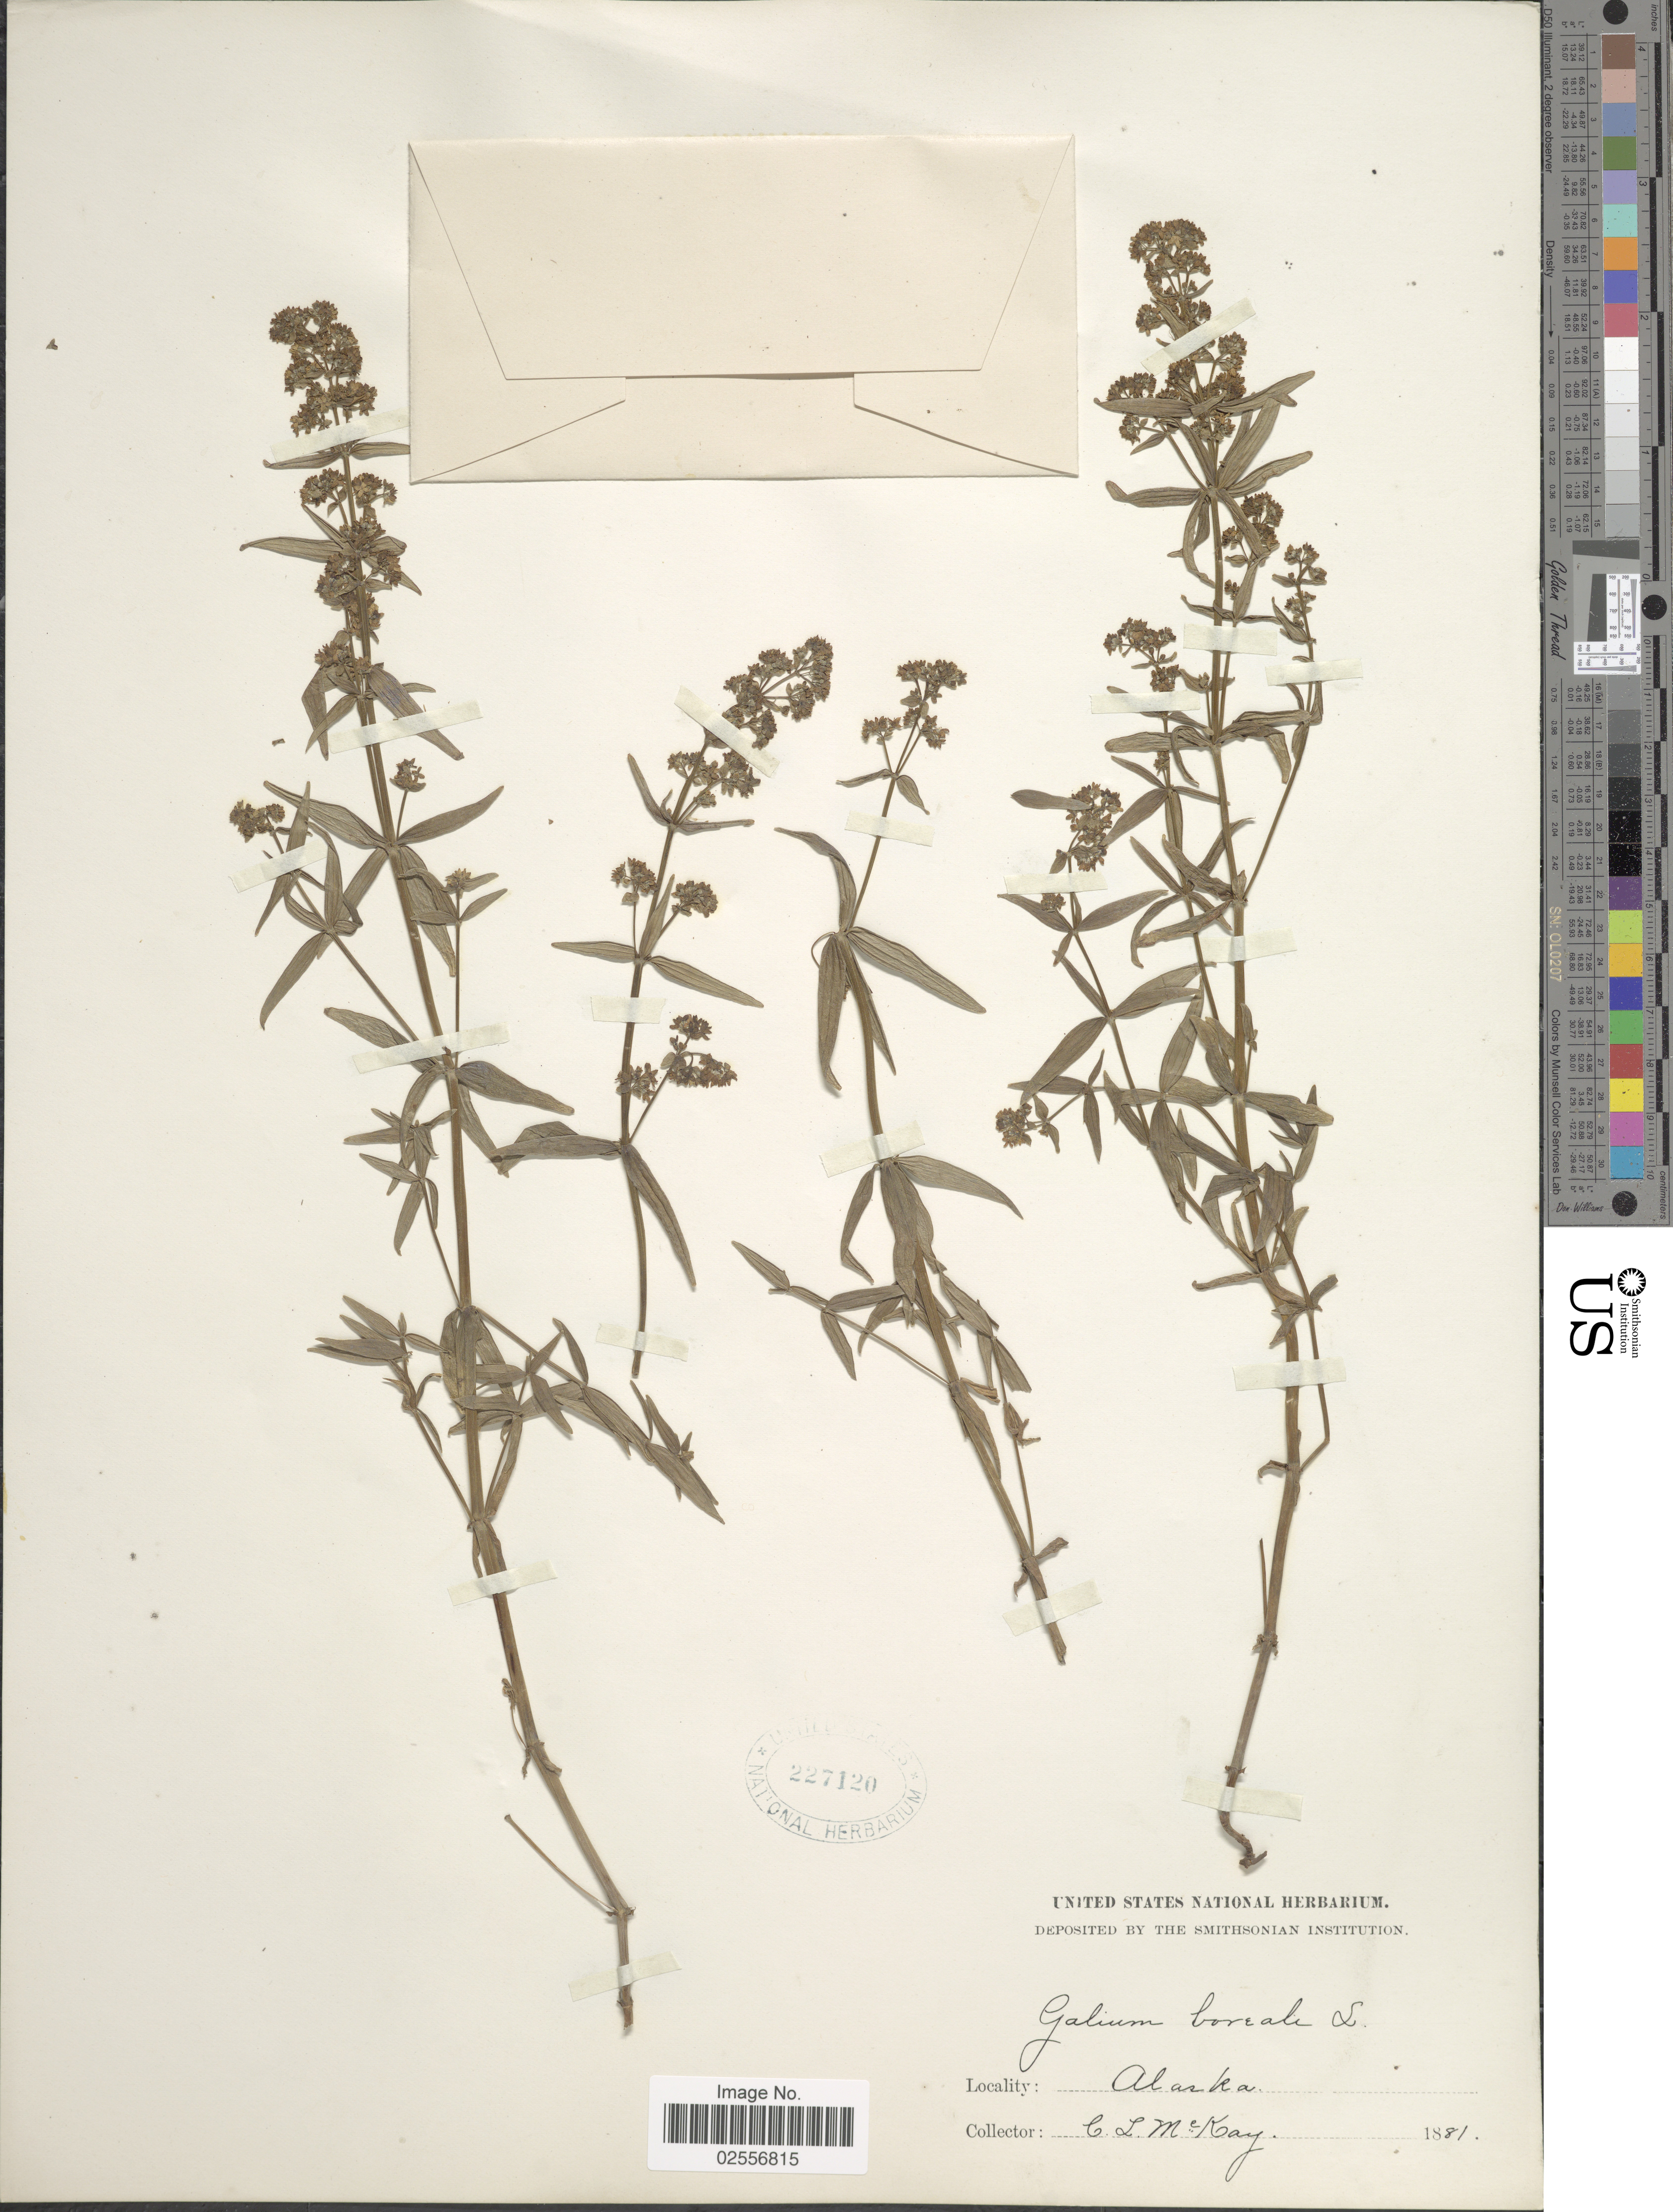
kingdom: Plantae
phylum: Tracheophyta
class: Magnoliopsida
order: Gentianales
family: Rubiaceae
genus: Galium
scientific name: Galium boreale L.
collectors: C. McKay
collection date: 1881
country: United States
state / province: Alaska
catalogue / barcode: US 227120